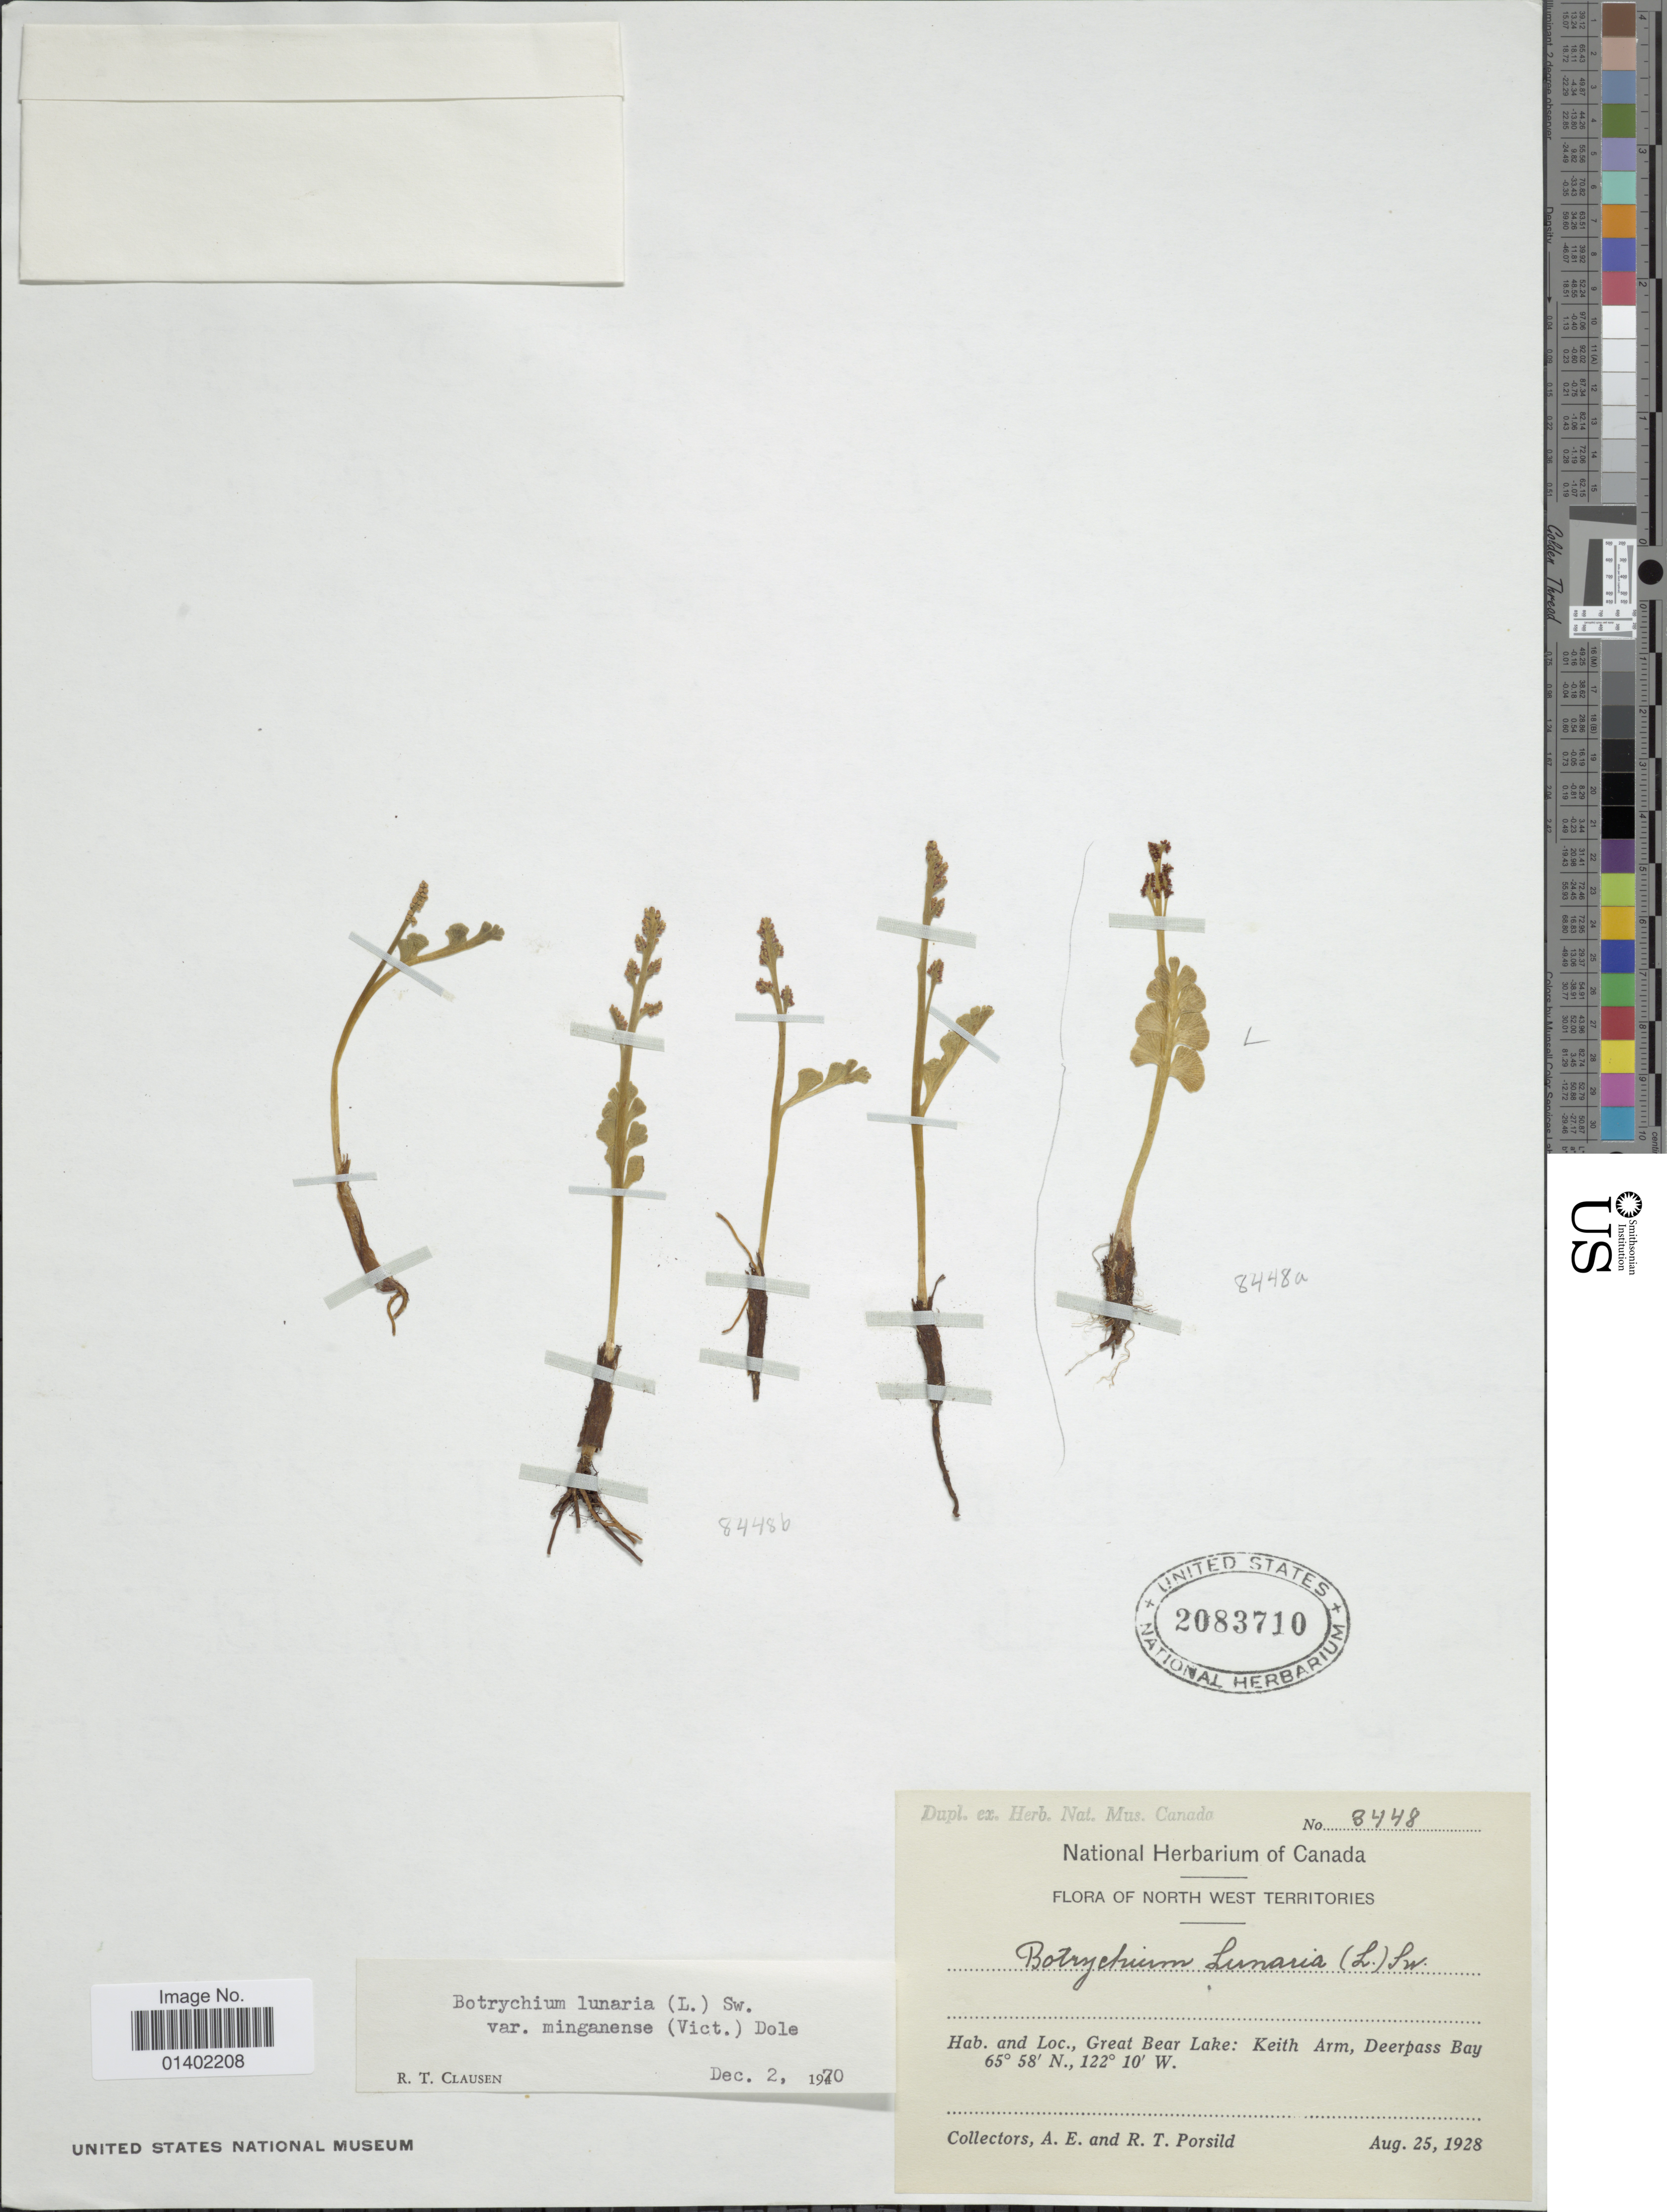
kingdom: Plantae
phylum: Tracheophyta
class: Polypodiopsida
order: Ophioglossales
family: Ophioglossaceae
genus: Botrychium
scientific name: Botrychium minganense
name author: Vict.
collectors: A. E. Porsild & R. T. Porsild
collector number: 3448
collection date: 1928-08-25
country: Canada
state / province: Northwest Territories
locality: Flora of North WestTerritories, Great Bear Lake, Keith Arm, Deerpass Bay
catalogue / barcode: US 2083710